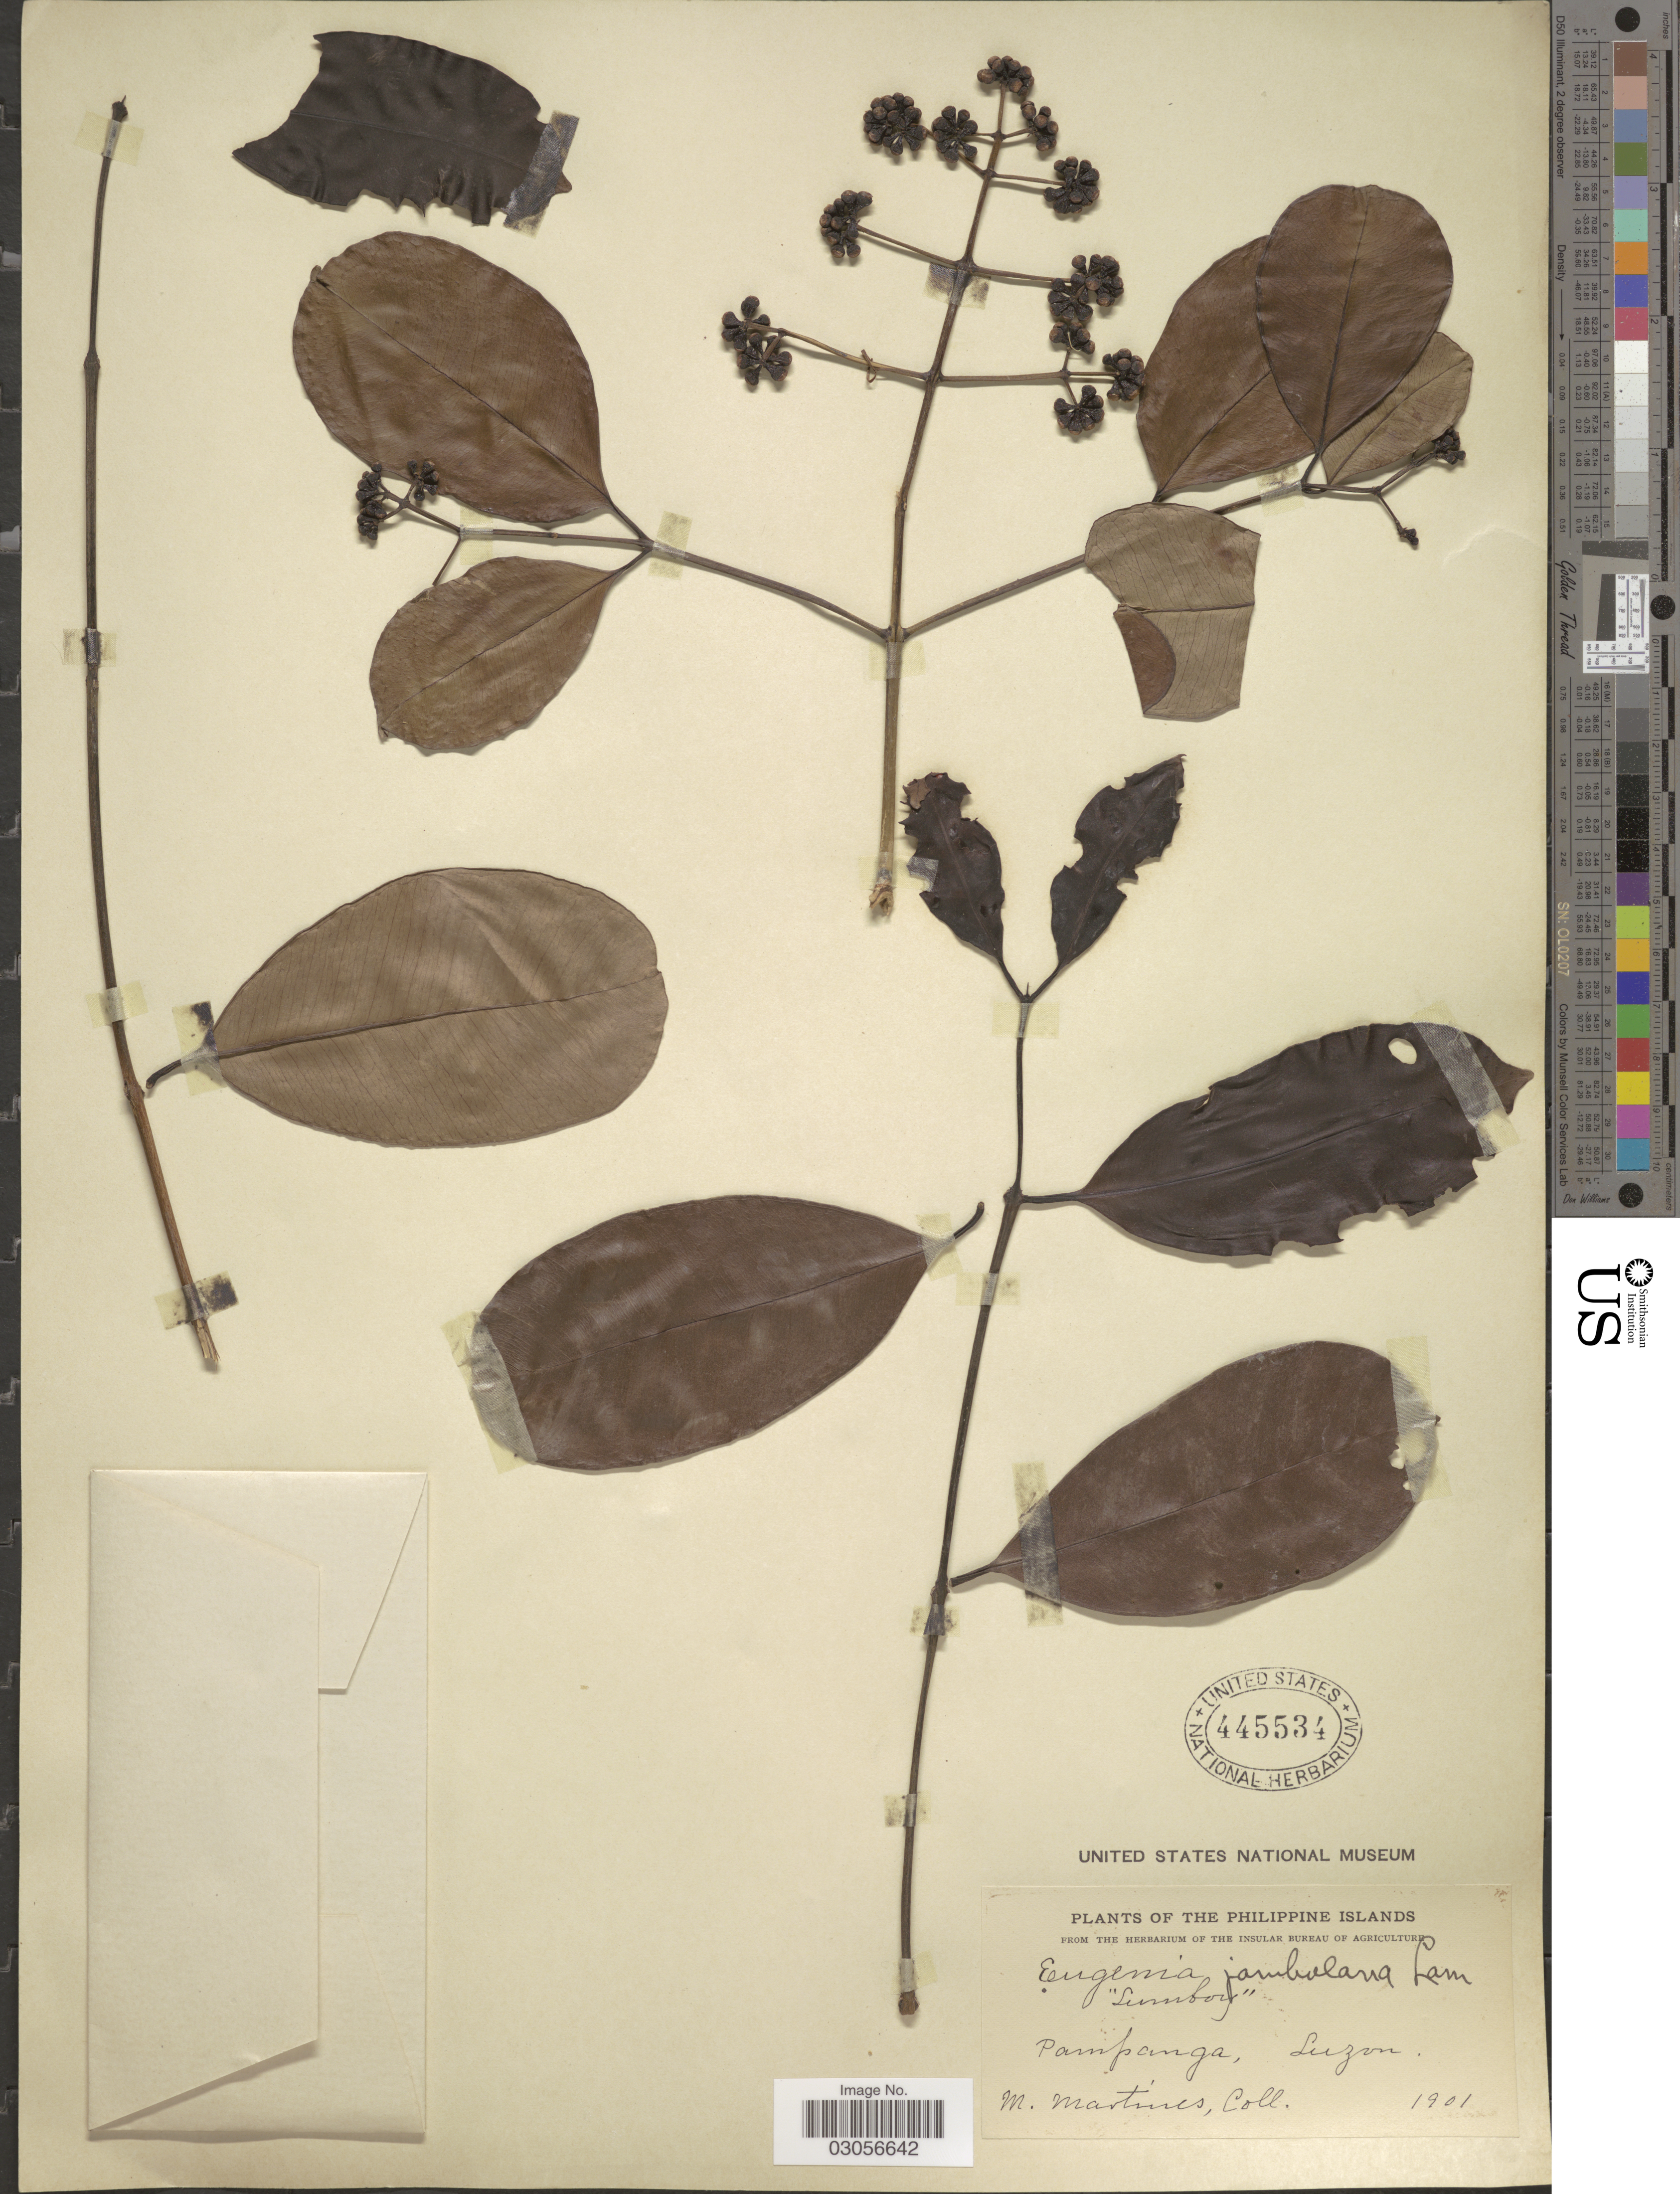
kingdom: Plantae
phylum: Tracheophyta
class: Magnoliopsida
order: Myrtales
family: Myrtaceae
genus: Syzygium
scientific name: Syzygium cumini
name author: (L.) Skeels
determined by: Strong, Mark T., (BOT), Smithsonian Institution - National Museum of Natural History (UNITED STATES)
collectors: M. Martines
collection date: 1901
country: Philippines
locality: Philippine Islands. Pampanga, Luzon.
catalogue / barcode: US 445534